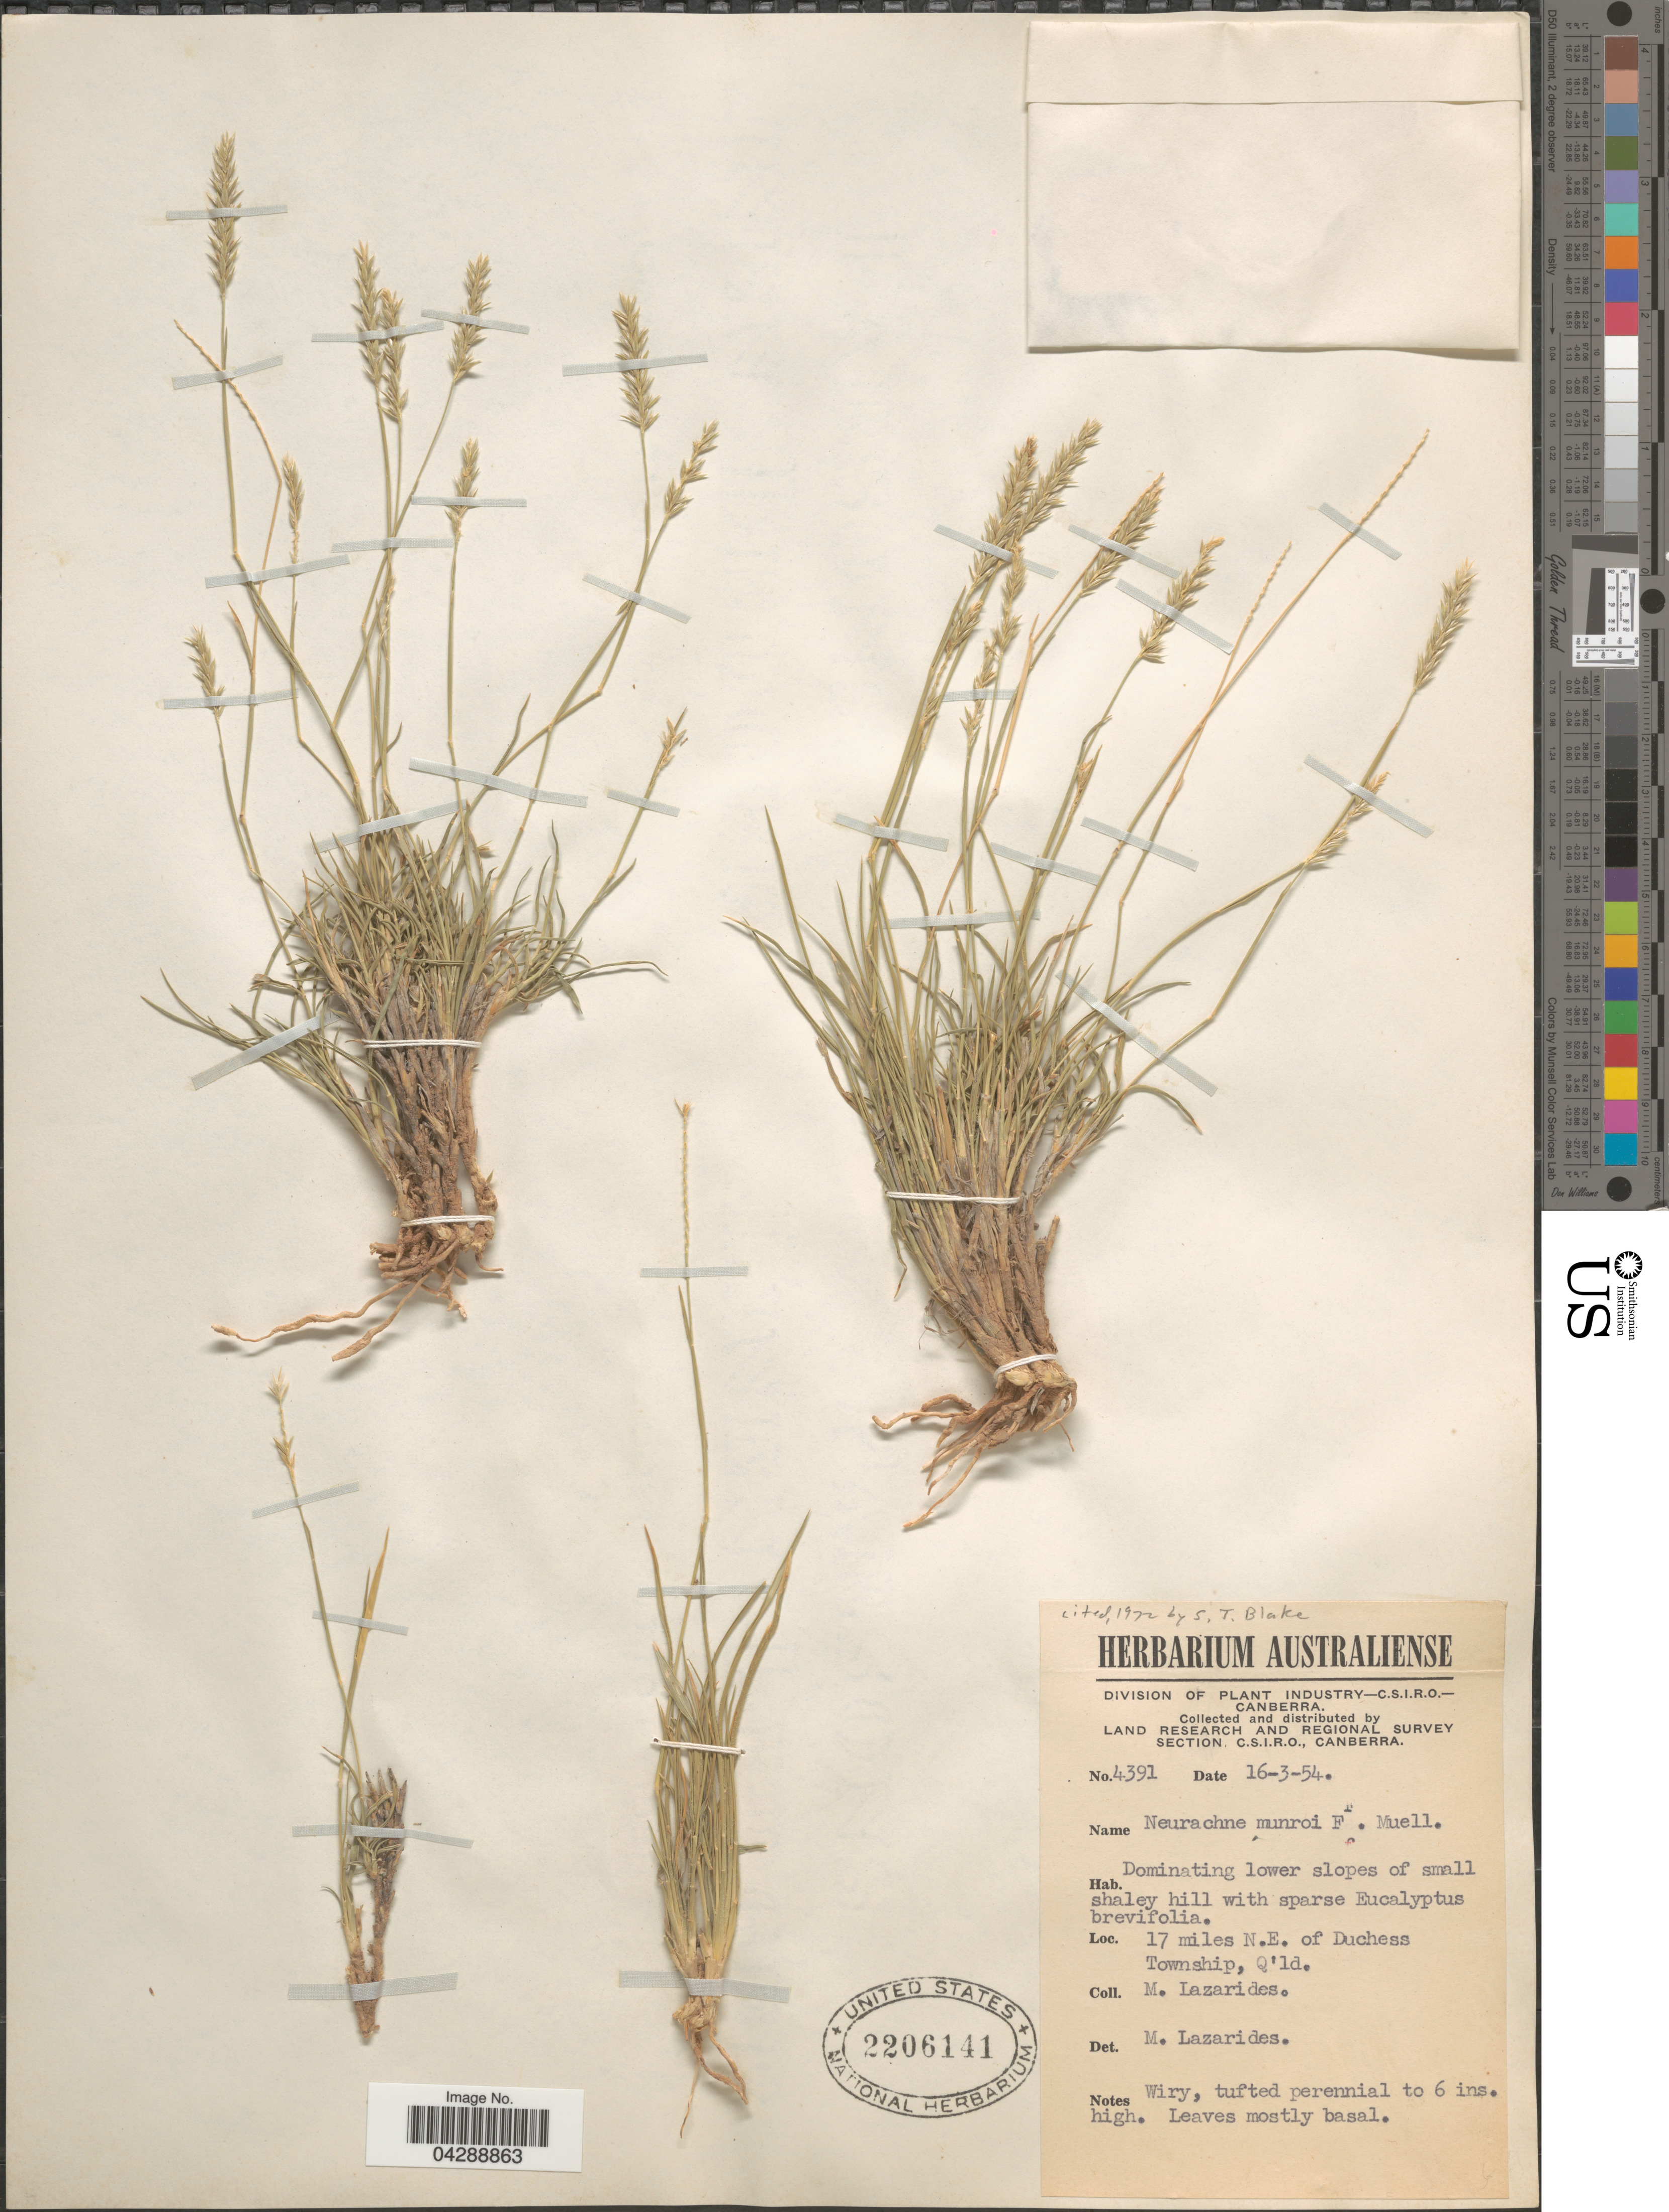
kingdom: Plantae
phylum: Tracheophyta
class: Liliopsida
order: Poales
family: Poaceae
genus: Neurachne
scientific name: Neurachne munroi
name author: (F. Muell.) F. Muell.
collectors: M. Lazarides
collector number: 4391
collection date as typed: Transcribed d/m/y: 16/3/54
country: Australia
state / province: Queensland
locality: Land Research and Regional Survey Section. 17 miles N.E. of Duchess Township.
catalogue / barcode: US 2206141